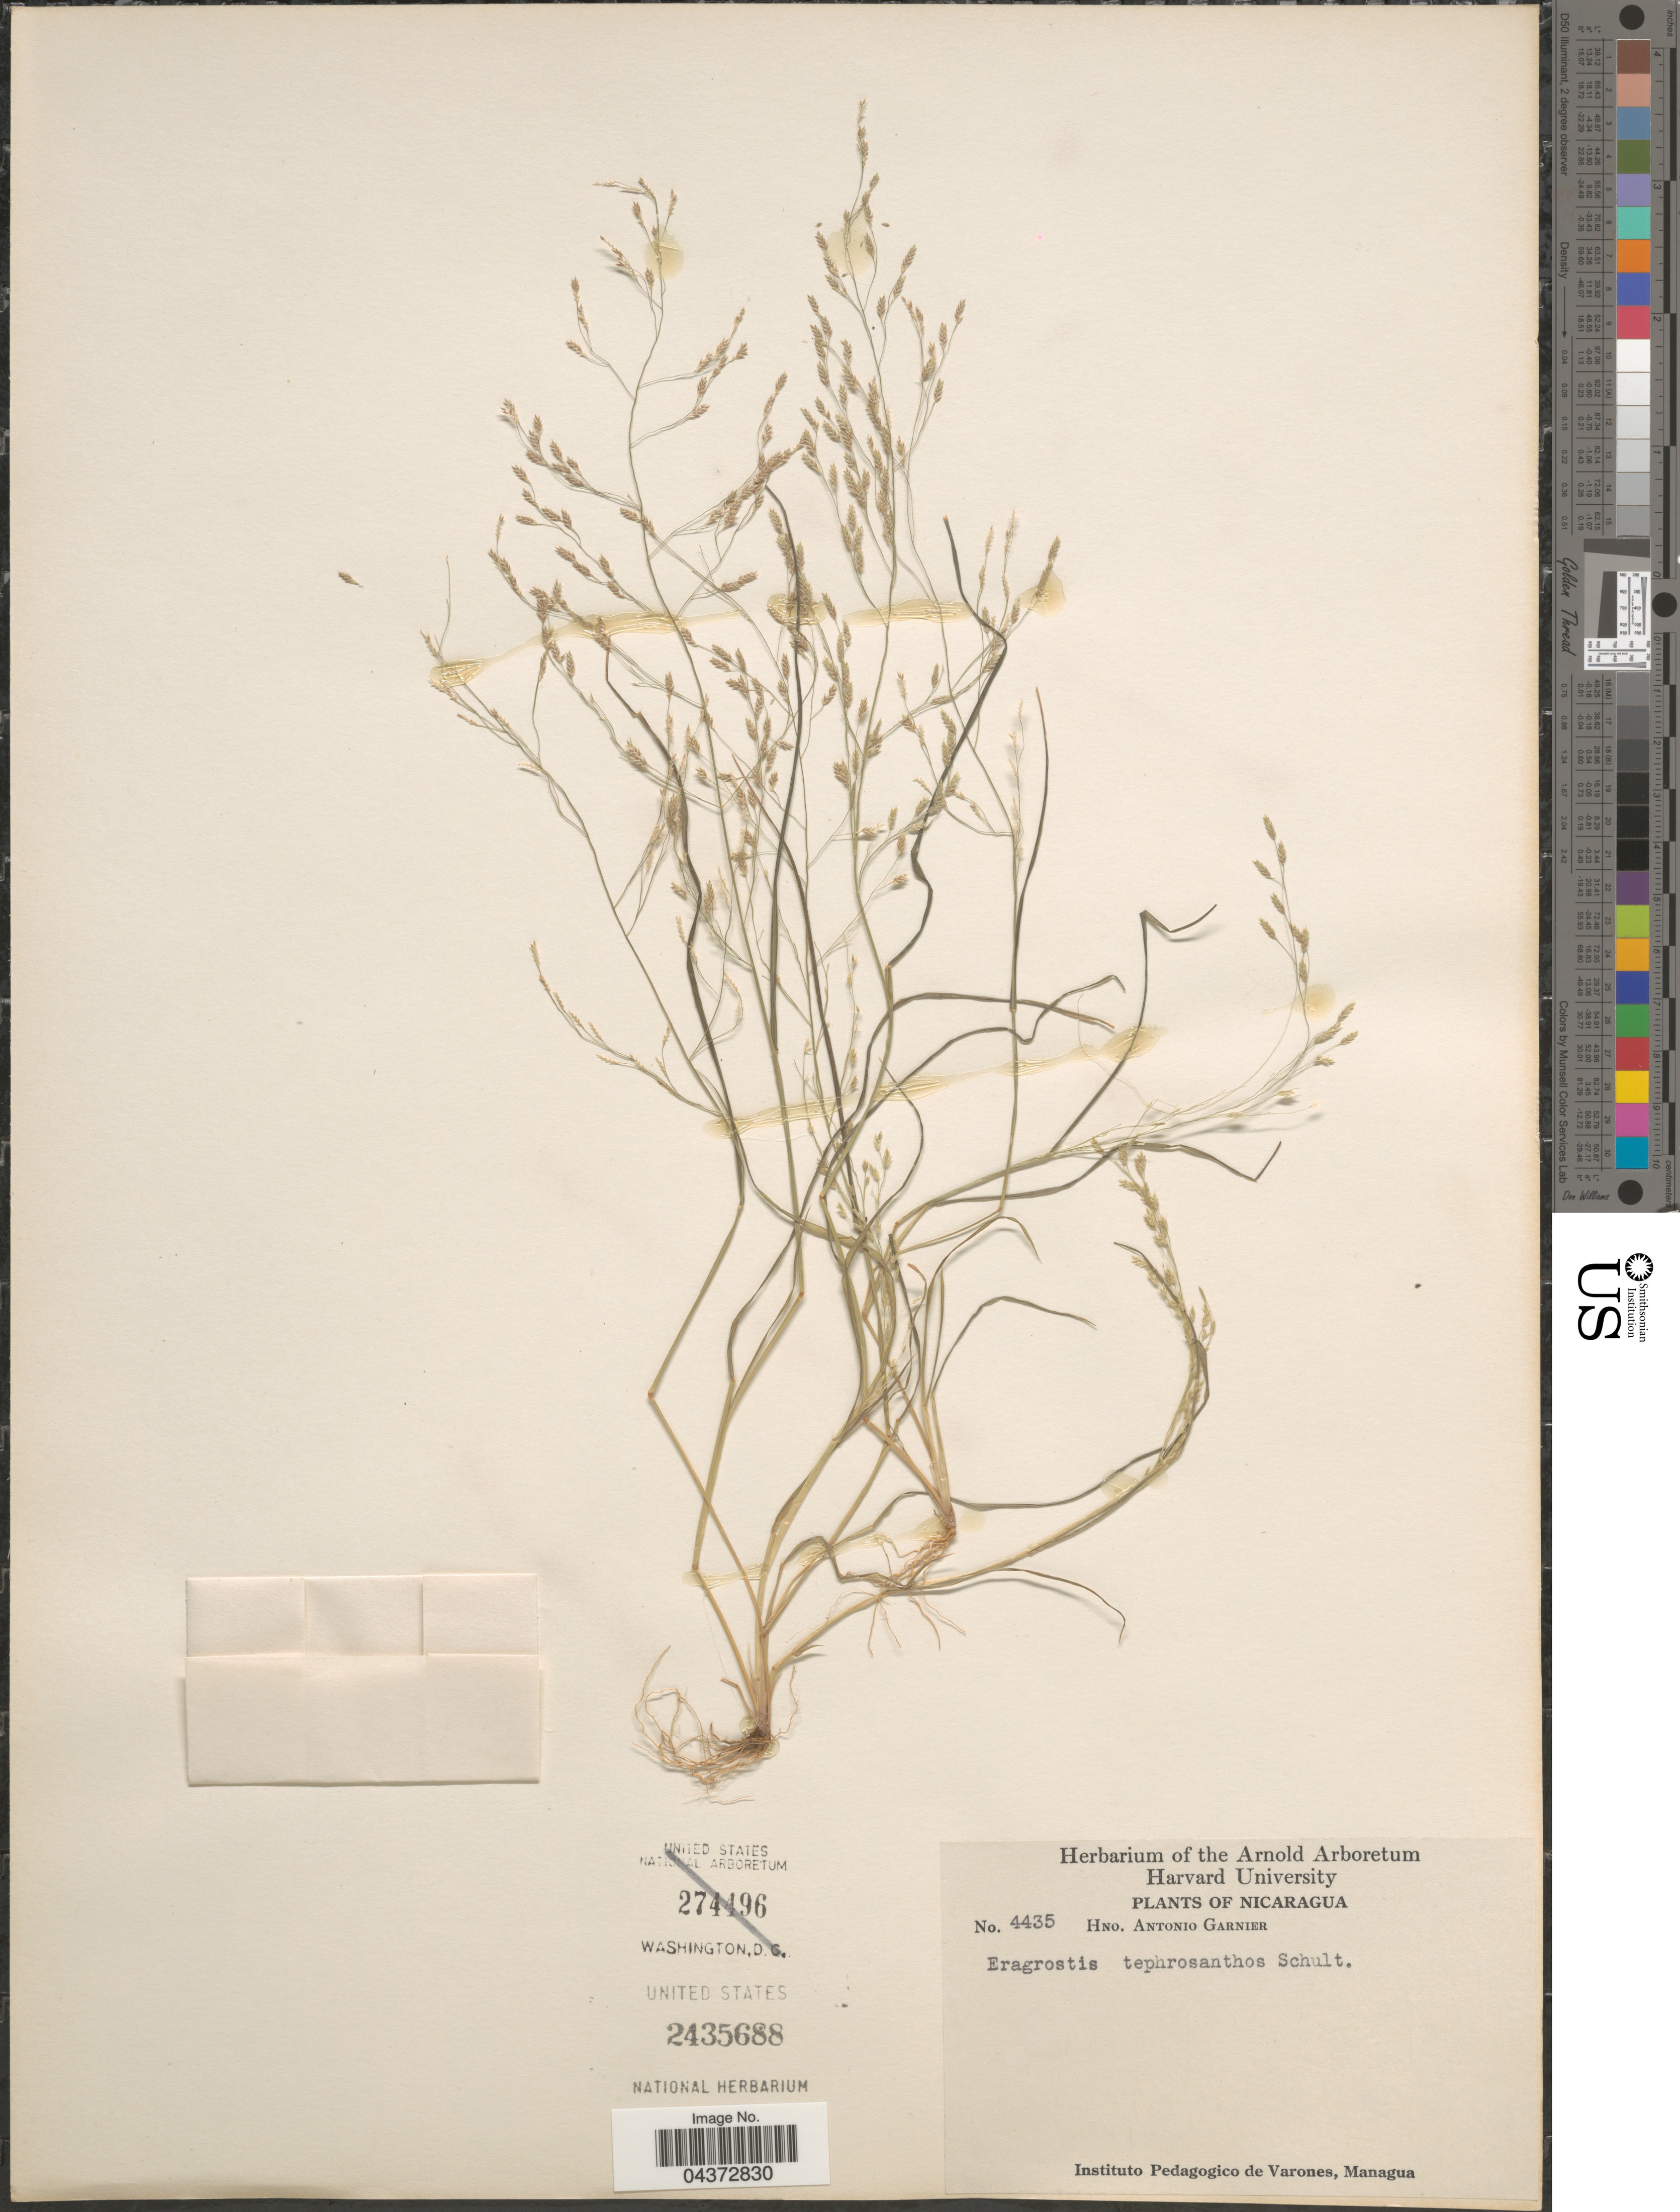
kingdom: Plantae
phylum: Tracheophyta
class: Liliopsida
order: Poales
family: Poaceae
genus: Eragrostis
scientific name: Eragrostis pectinacea var. miserrima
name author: (E. Fourn.) Reeder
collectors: Bro. A. Garnier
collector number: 4435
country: Nicaragua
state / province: Managua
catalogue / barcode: US 2435688